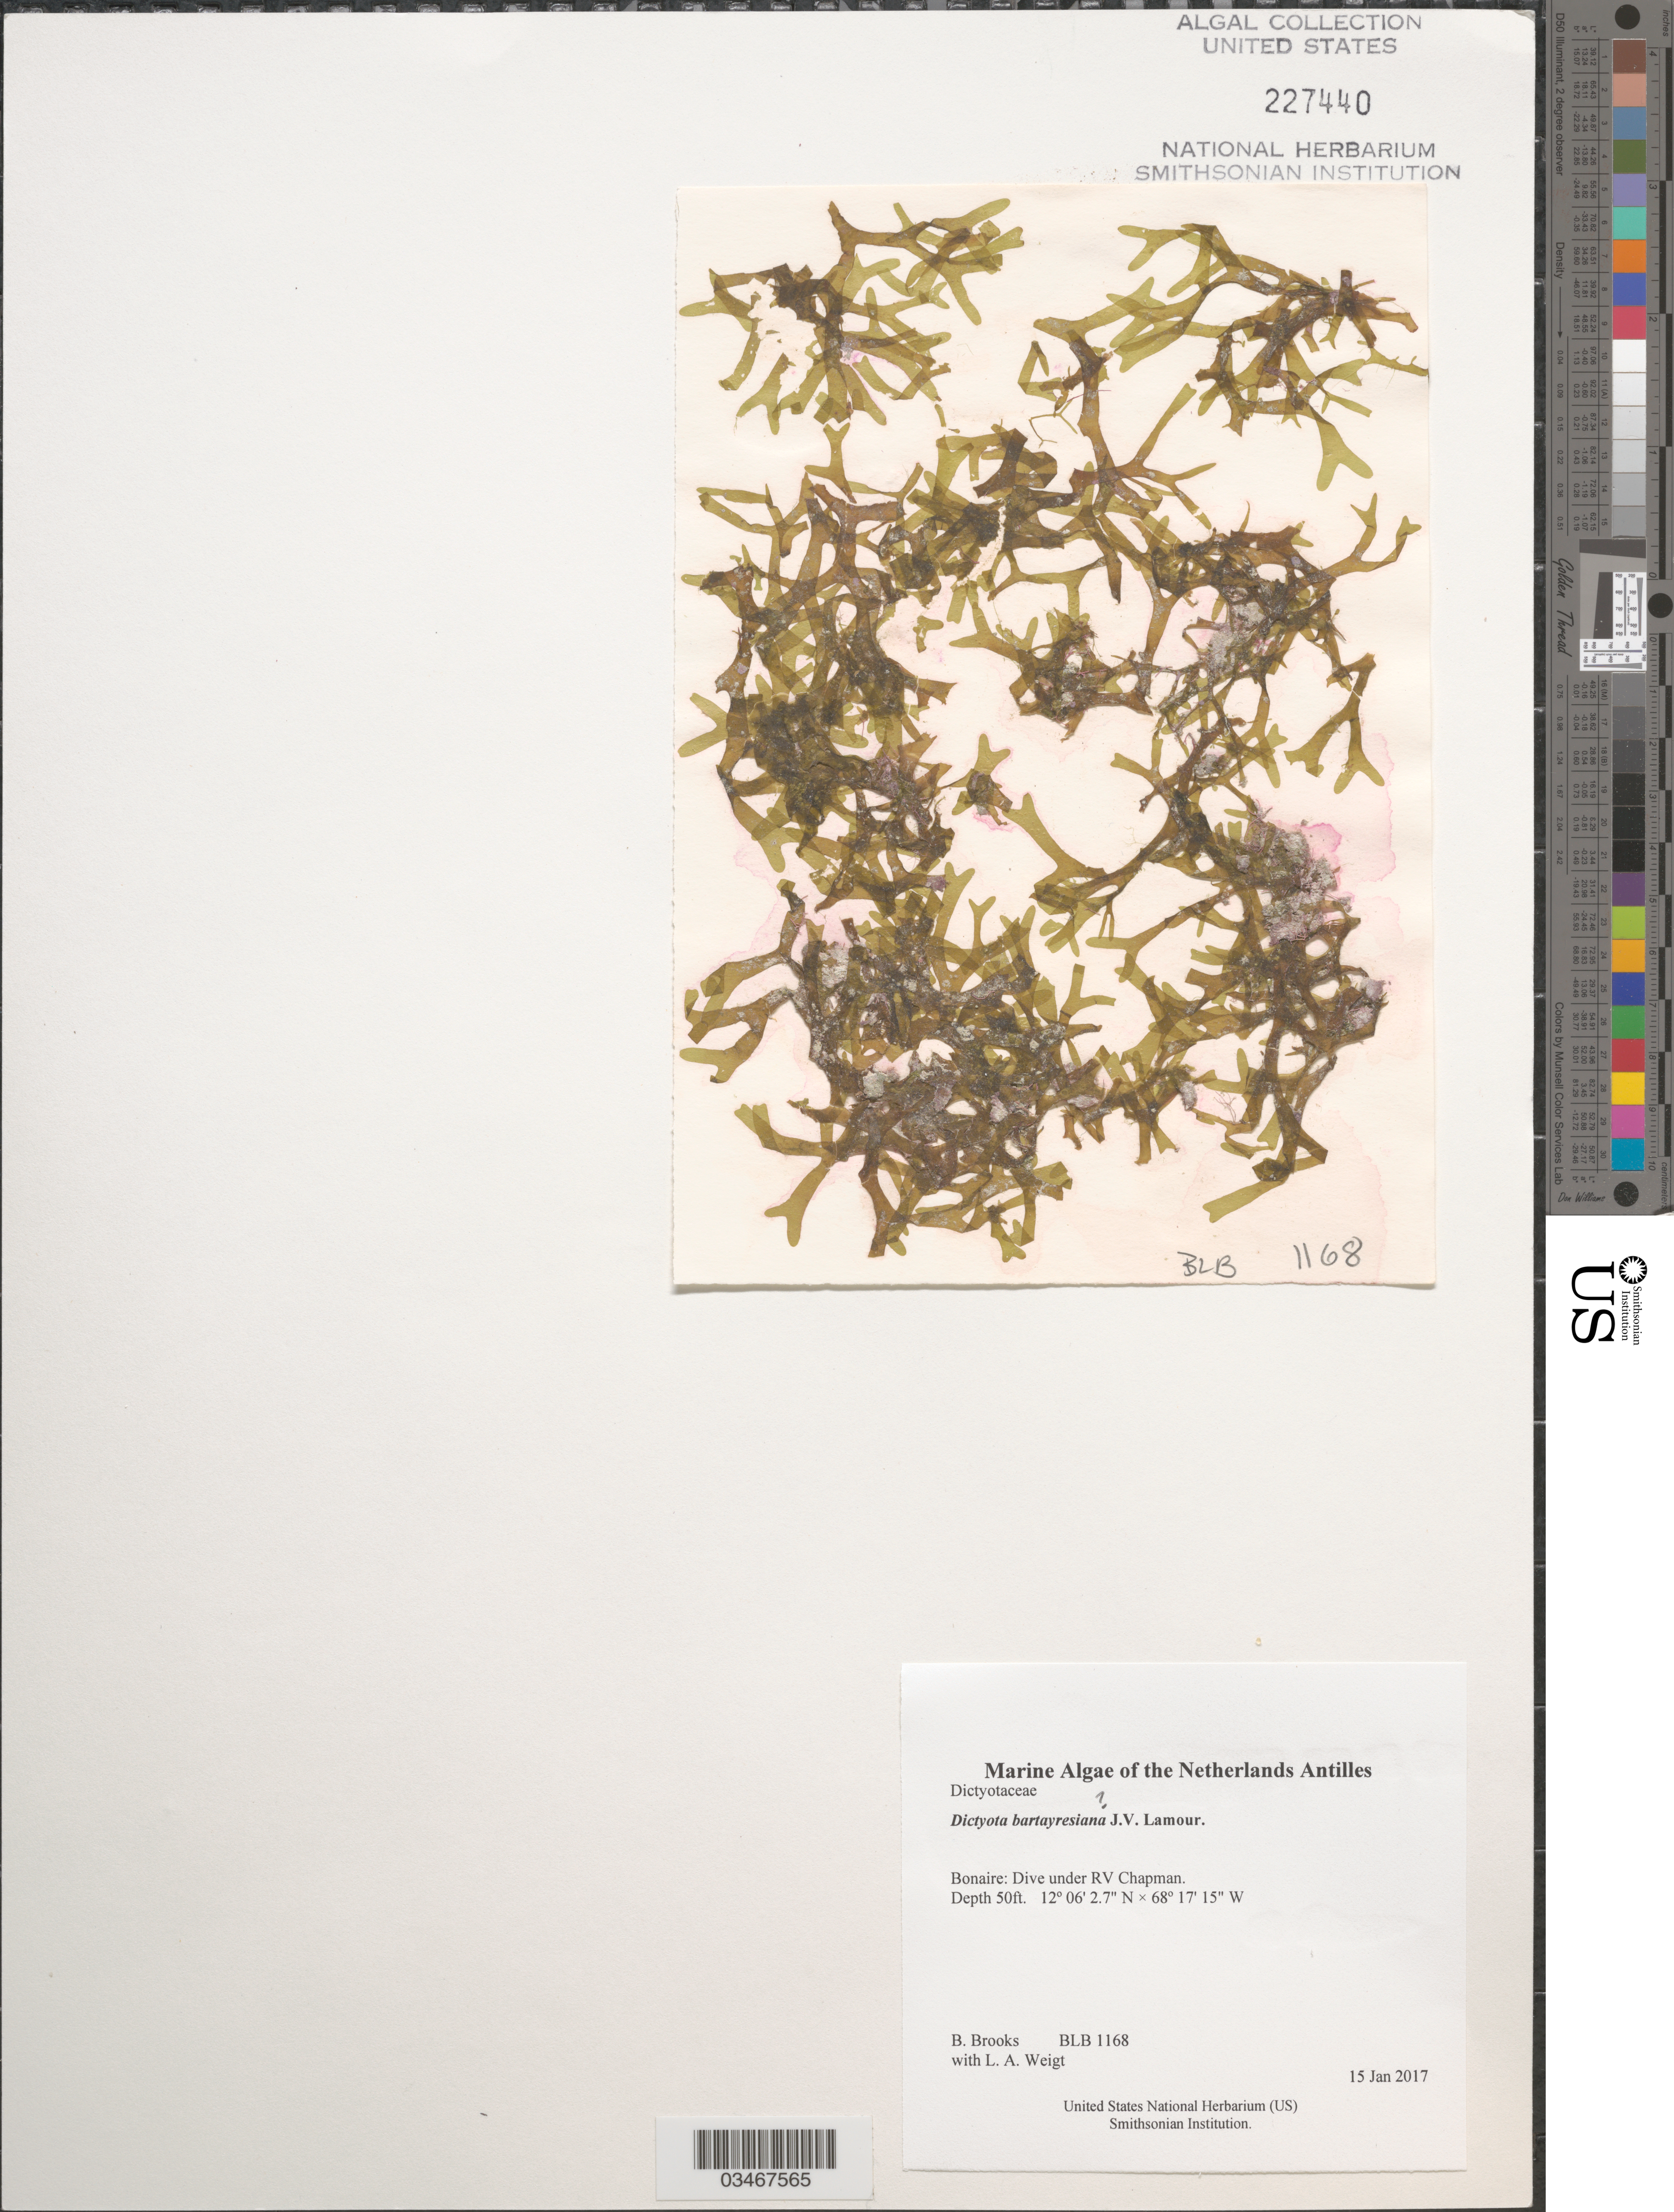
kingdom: Chromista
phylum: Ochrophyta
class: Phaeophyceae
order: Dictyotales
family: Dictyotaceae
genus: Dictyota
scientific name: Dictyota bartayresiana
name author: J.V.Lamouroux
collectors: B. Brooks & L. A. Weigt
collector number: BLB 1168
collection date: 2017-01-15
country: Netherlands Antilles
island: Bonaire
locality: Dive under RV Chapman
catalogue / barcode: US 227440